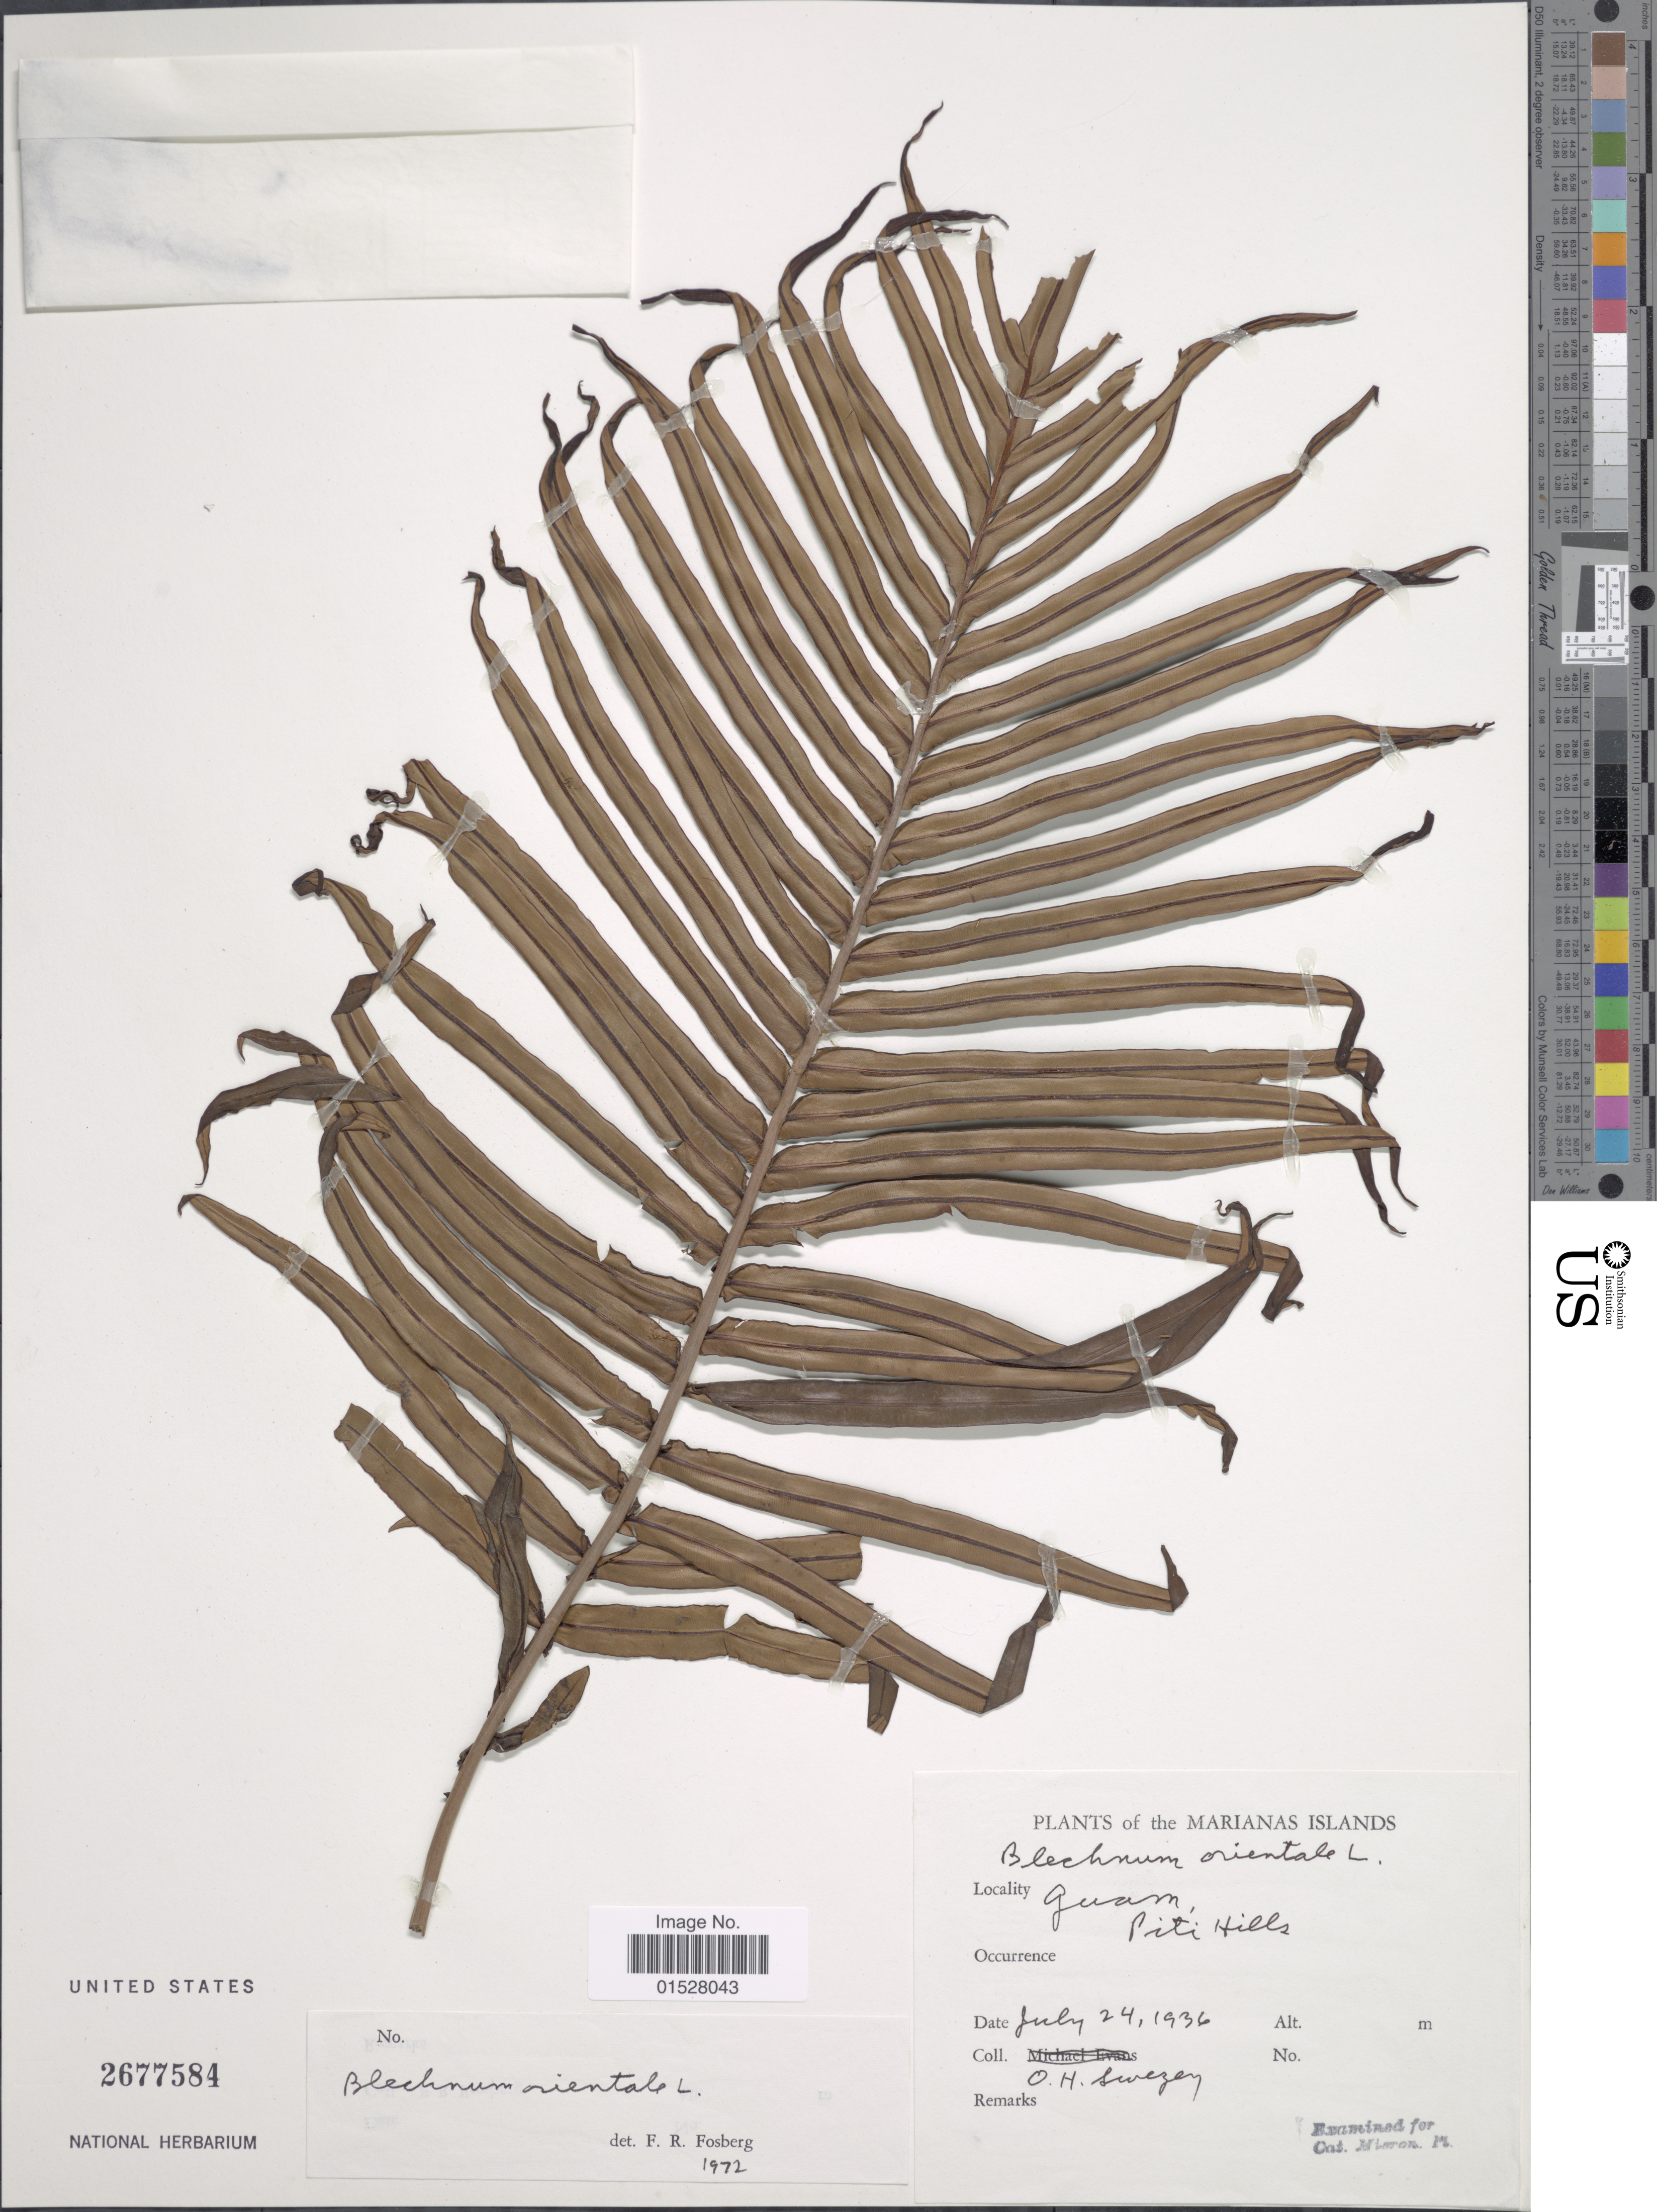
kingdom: Plantae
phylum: Tracheophyta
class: Polypodiopsida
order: Polypodiales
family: Blechnaceae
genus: Blechnum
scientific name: Blechnum orientale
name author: L.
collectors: O. H. Swezey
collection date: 1936-07-24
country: Northern Mariana Islands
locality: Mariana Islands, Guam, Piti Hills.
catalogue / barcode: US 2677584